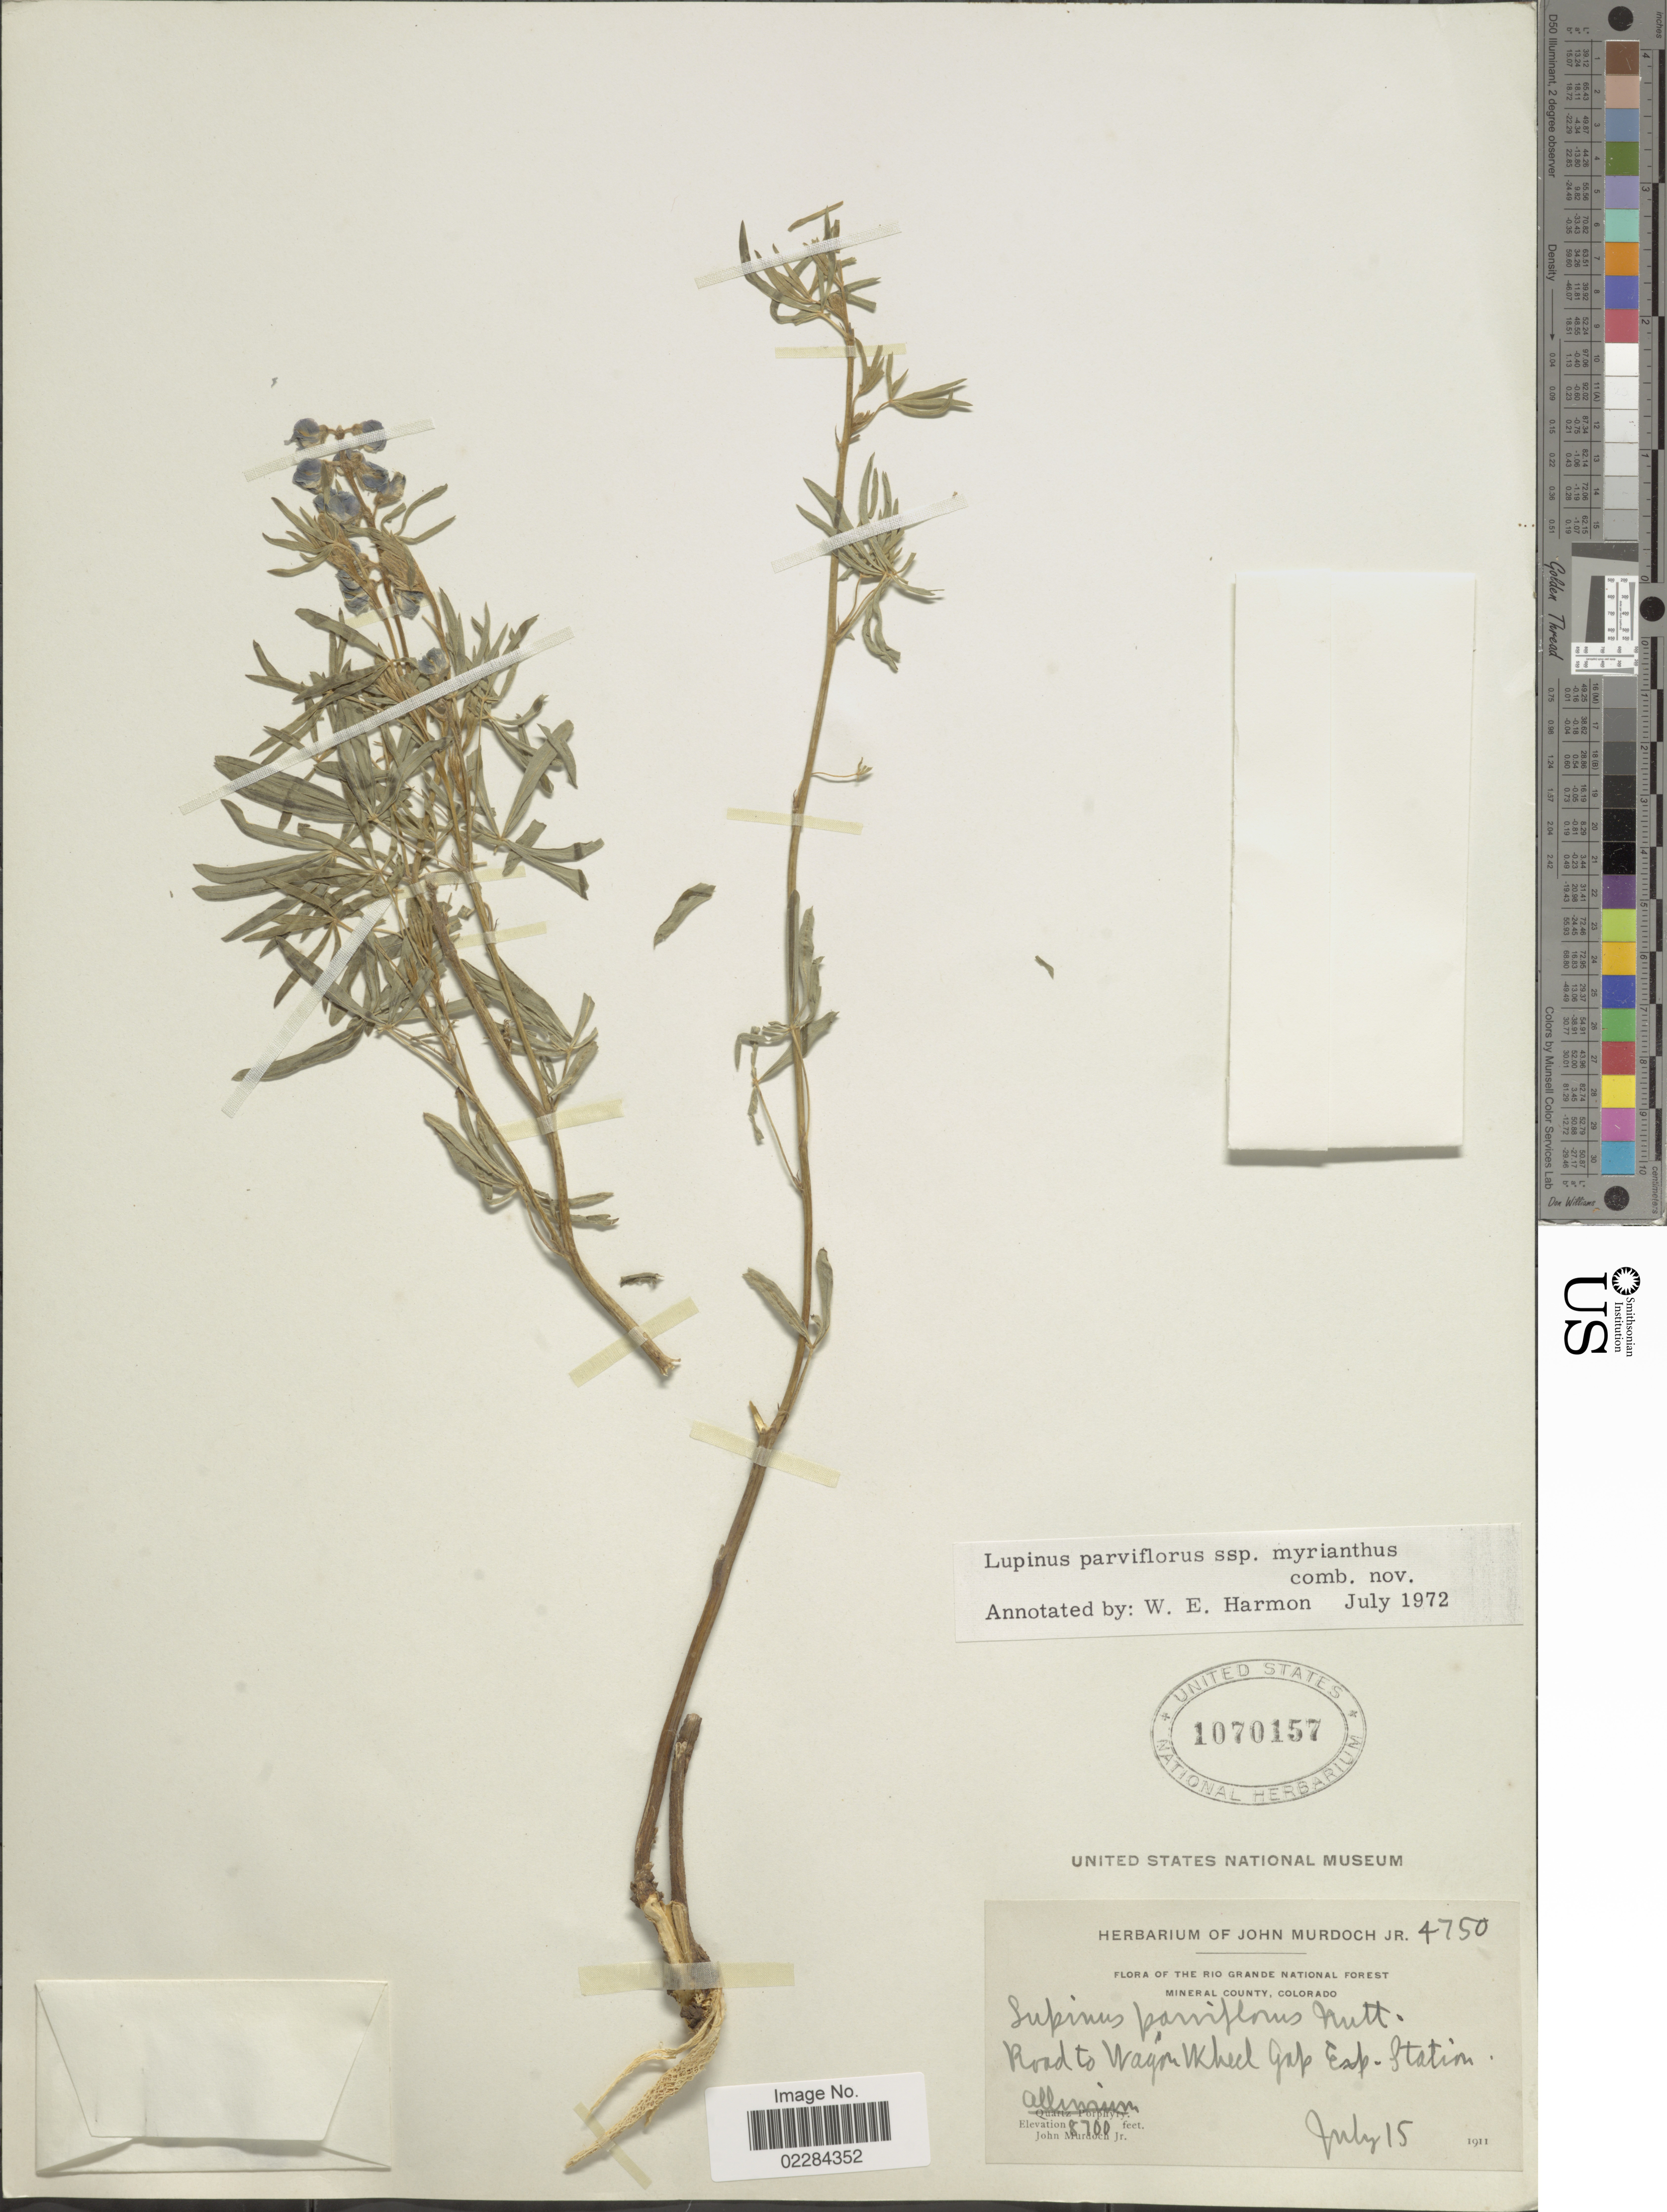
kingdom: Plantae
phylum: Tracheophyta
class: Magnoliopsida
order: Fabales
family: Fabaceae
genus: Lupinus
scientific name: Lupinus argenteus var. myrianthus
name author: (Greene) Isley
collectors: J. Murdoch Jr.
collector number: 4750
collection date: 1911-07-15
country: United States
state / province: Colorado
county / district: Mineral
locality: The Rio Grande National Forest. Mineral County. Road to Wagon Wheel Gap Exp. Station.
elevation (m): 2652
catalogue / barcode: US 1070157